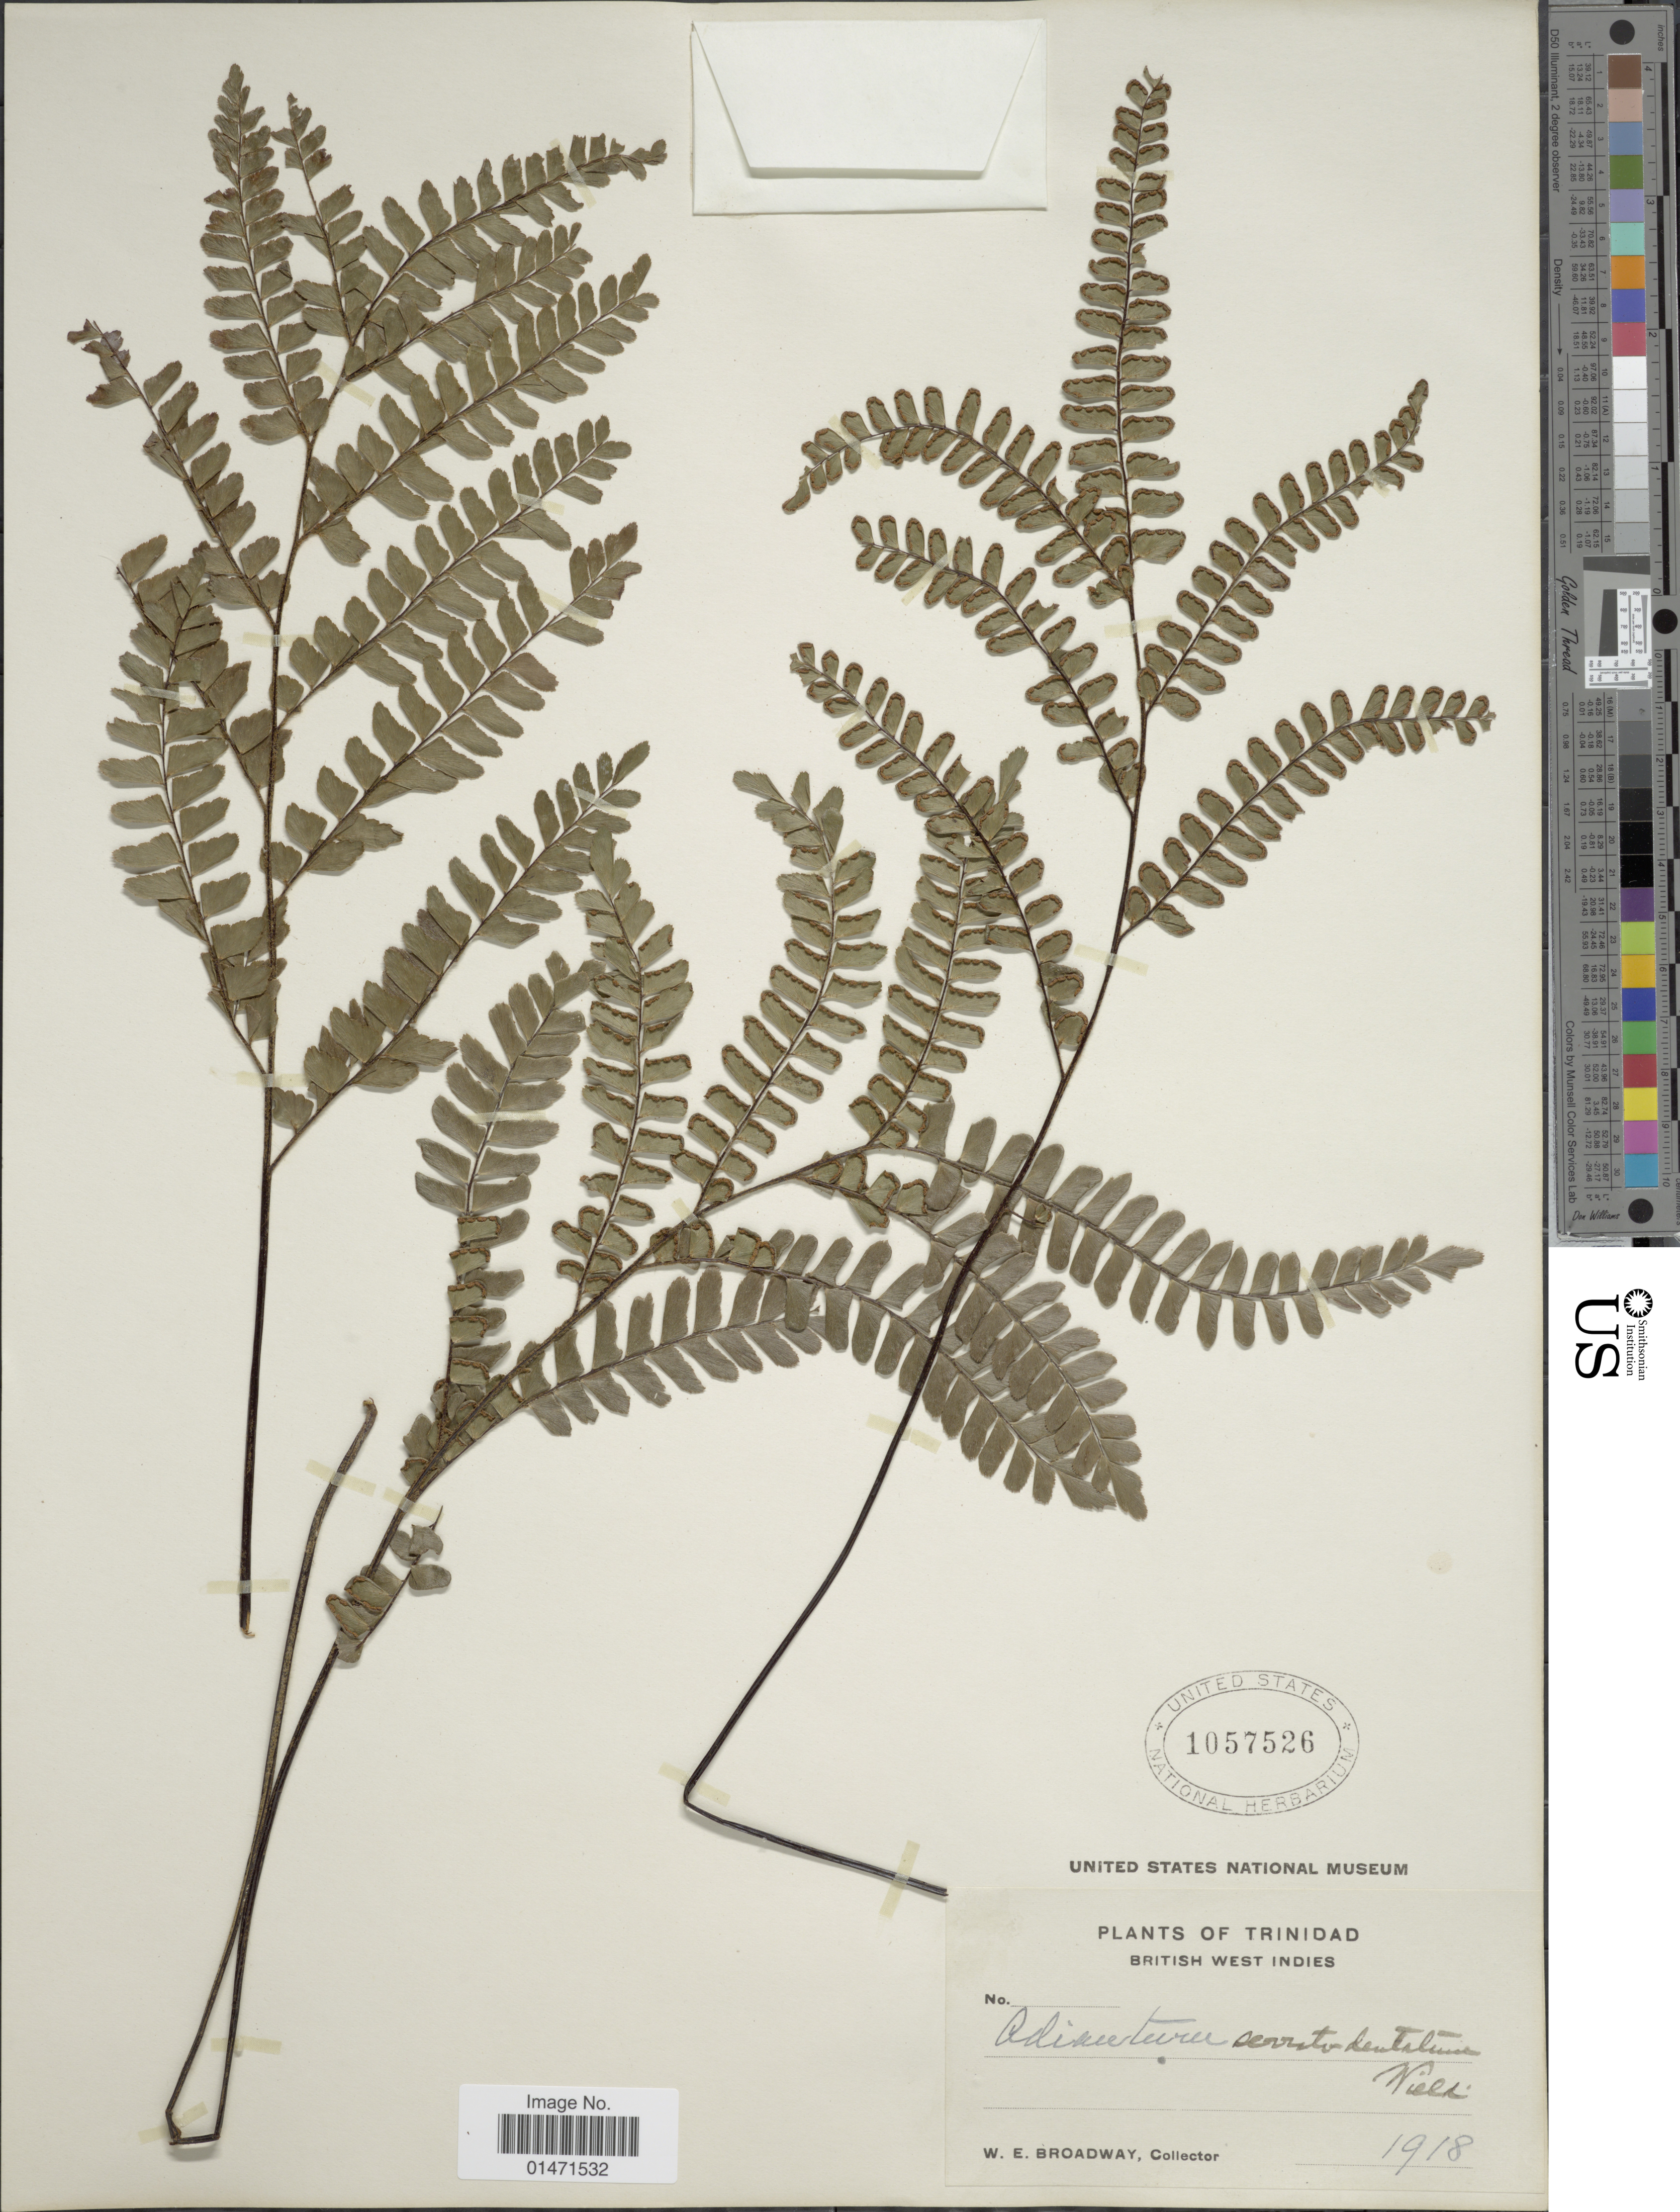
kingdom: Plantae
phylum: Tracheophyta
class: Polypodiopsida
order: Polypodiales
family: Pteridaceae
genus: Adiantum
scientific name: Adiantum serratodentatum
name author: Humb. & Bonpl. ex Willd.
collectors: W. E. Broadway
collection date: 1918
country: Trinidad and Tobago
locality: Trinidad, British West Indies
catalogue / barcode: US 1057526